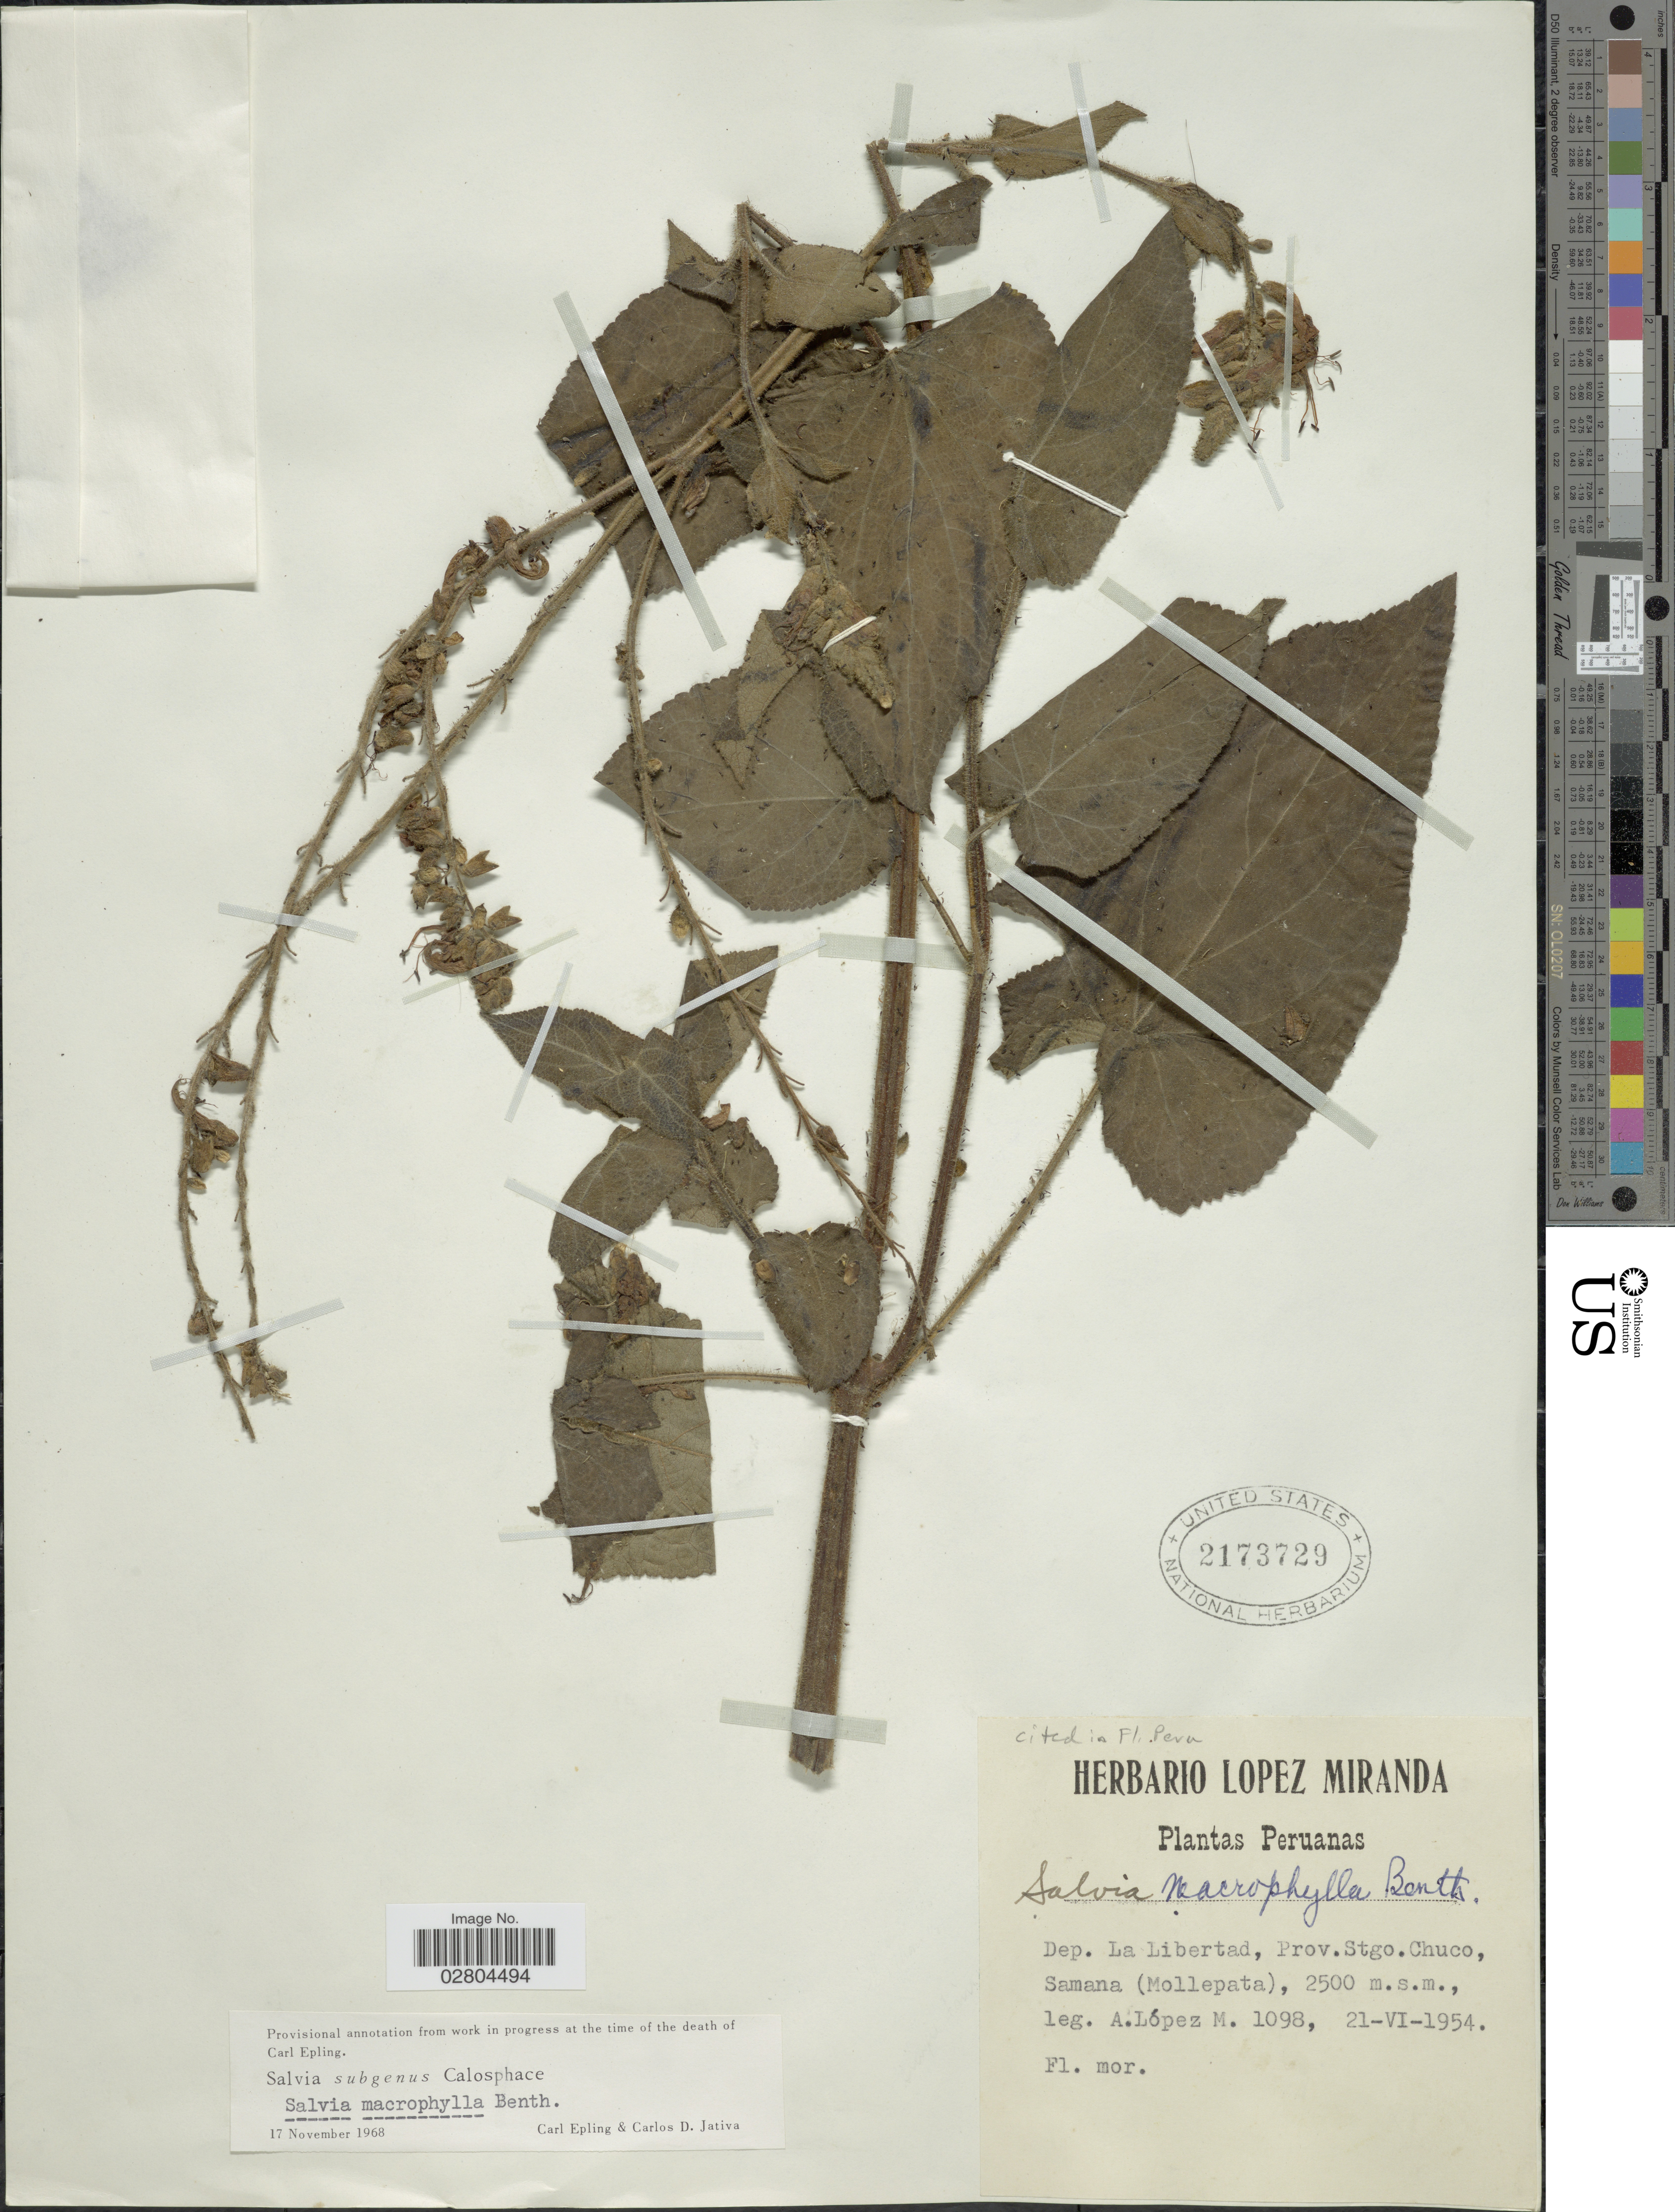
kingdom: Plantae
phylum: Tracheophyta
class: Magnoliopsida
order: Lamiales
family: Lamiaceae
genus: Salvia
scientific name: Salvia macrophylla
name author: Benth.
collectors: A. López M.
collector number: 1098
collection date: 1954-06-21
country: Peru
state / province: La Libertad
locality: Peruanas. Dep. La Libertad, Prov. Stgo. Chuco, Samana (Mollepata).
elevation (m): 2500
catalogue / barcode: US 2173729